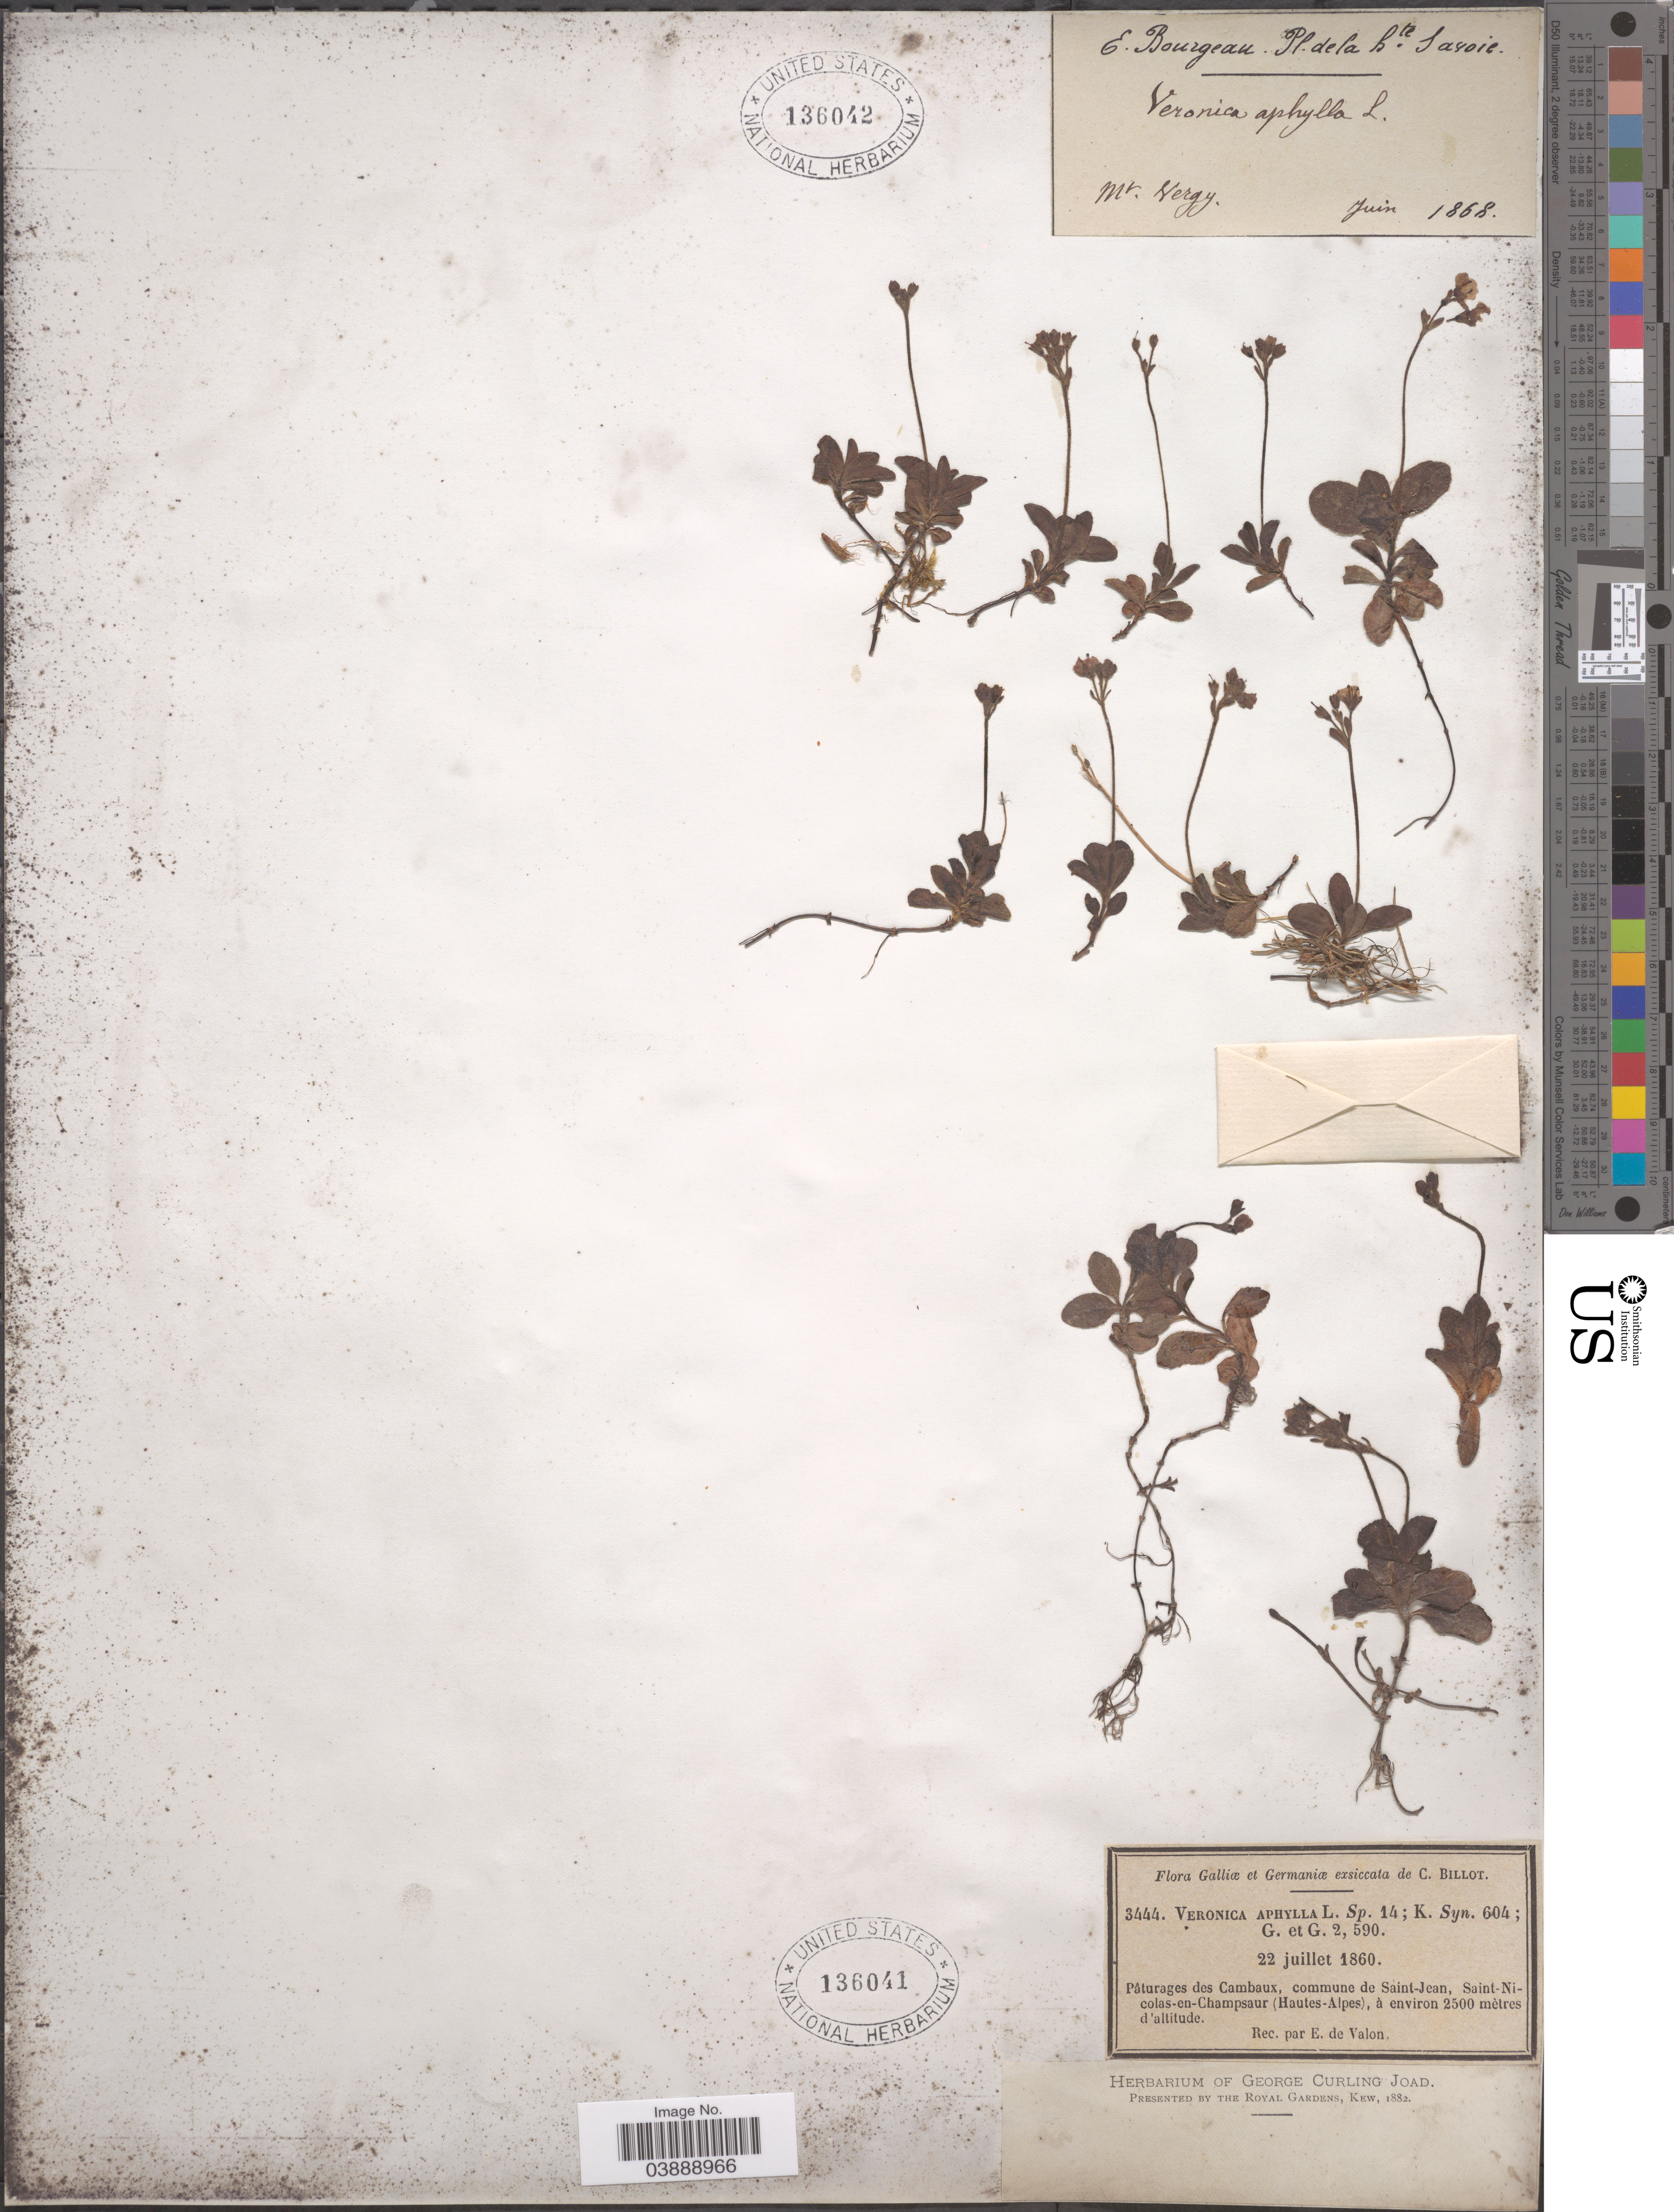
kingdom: Plantae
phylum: Tracheophyta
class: Magnoliopsida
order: Lamiales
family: Plantaginaceae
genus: Veronica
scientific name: Veronica aphylla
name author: L.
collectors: E. Bourgeau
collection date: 1868-06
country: France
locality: La Hte. Savoie. Mt. Vergy.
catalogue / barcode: US 136042